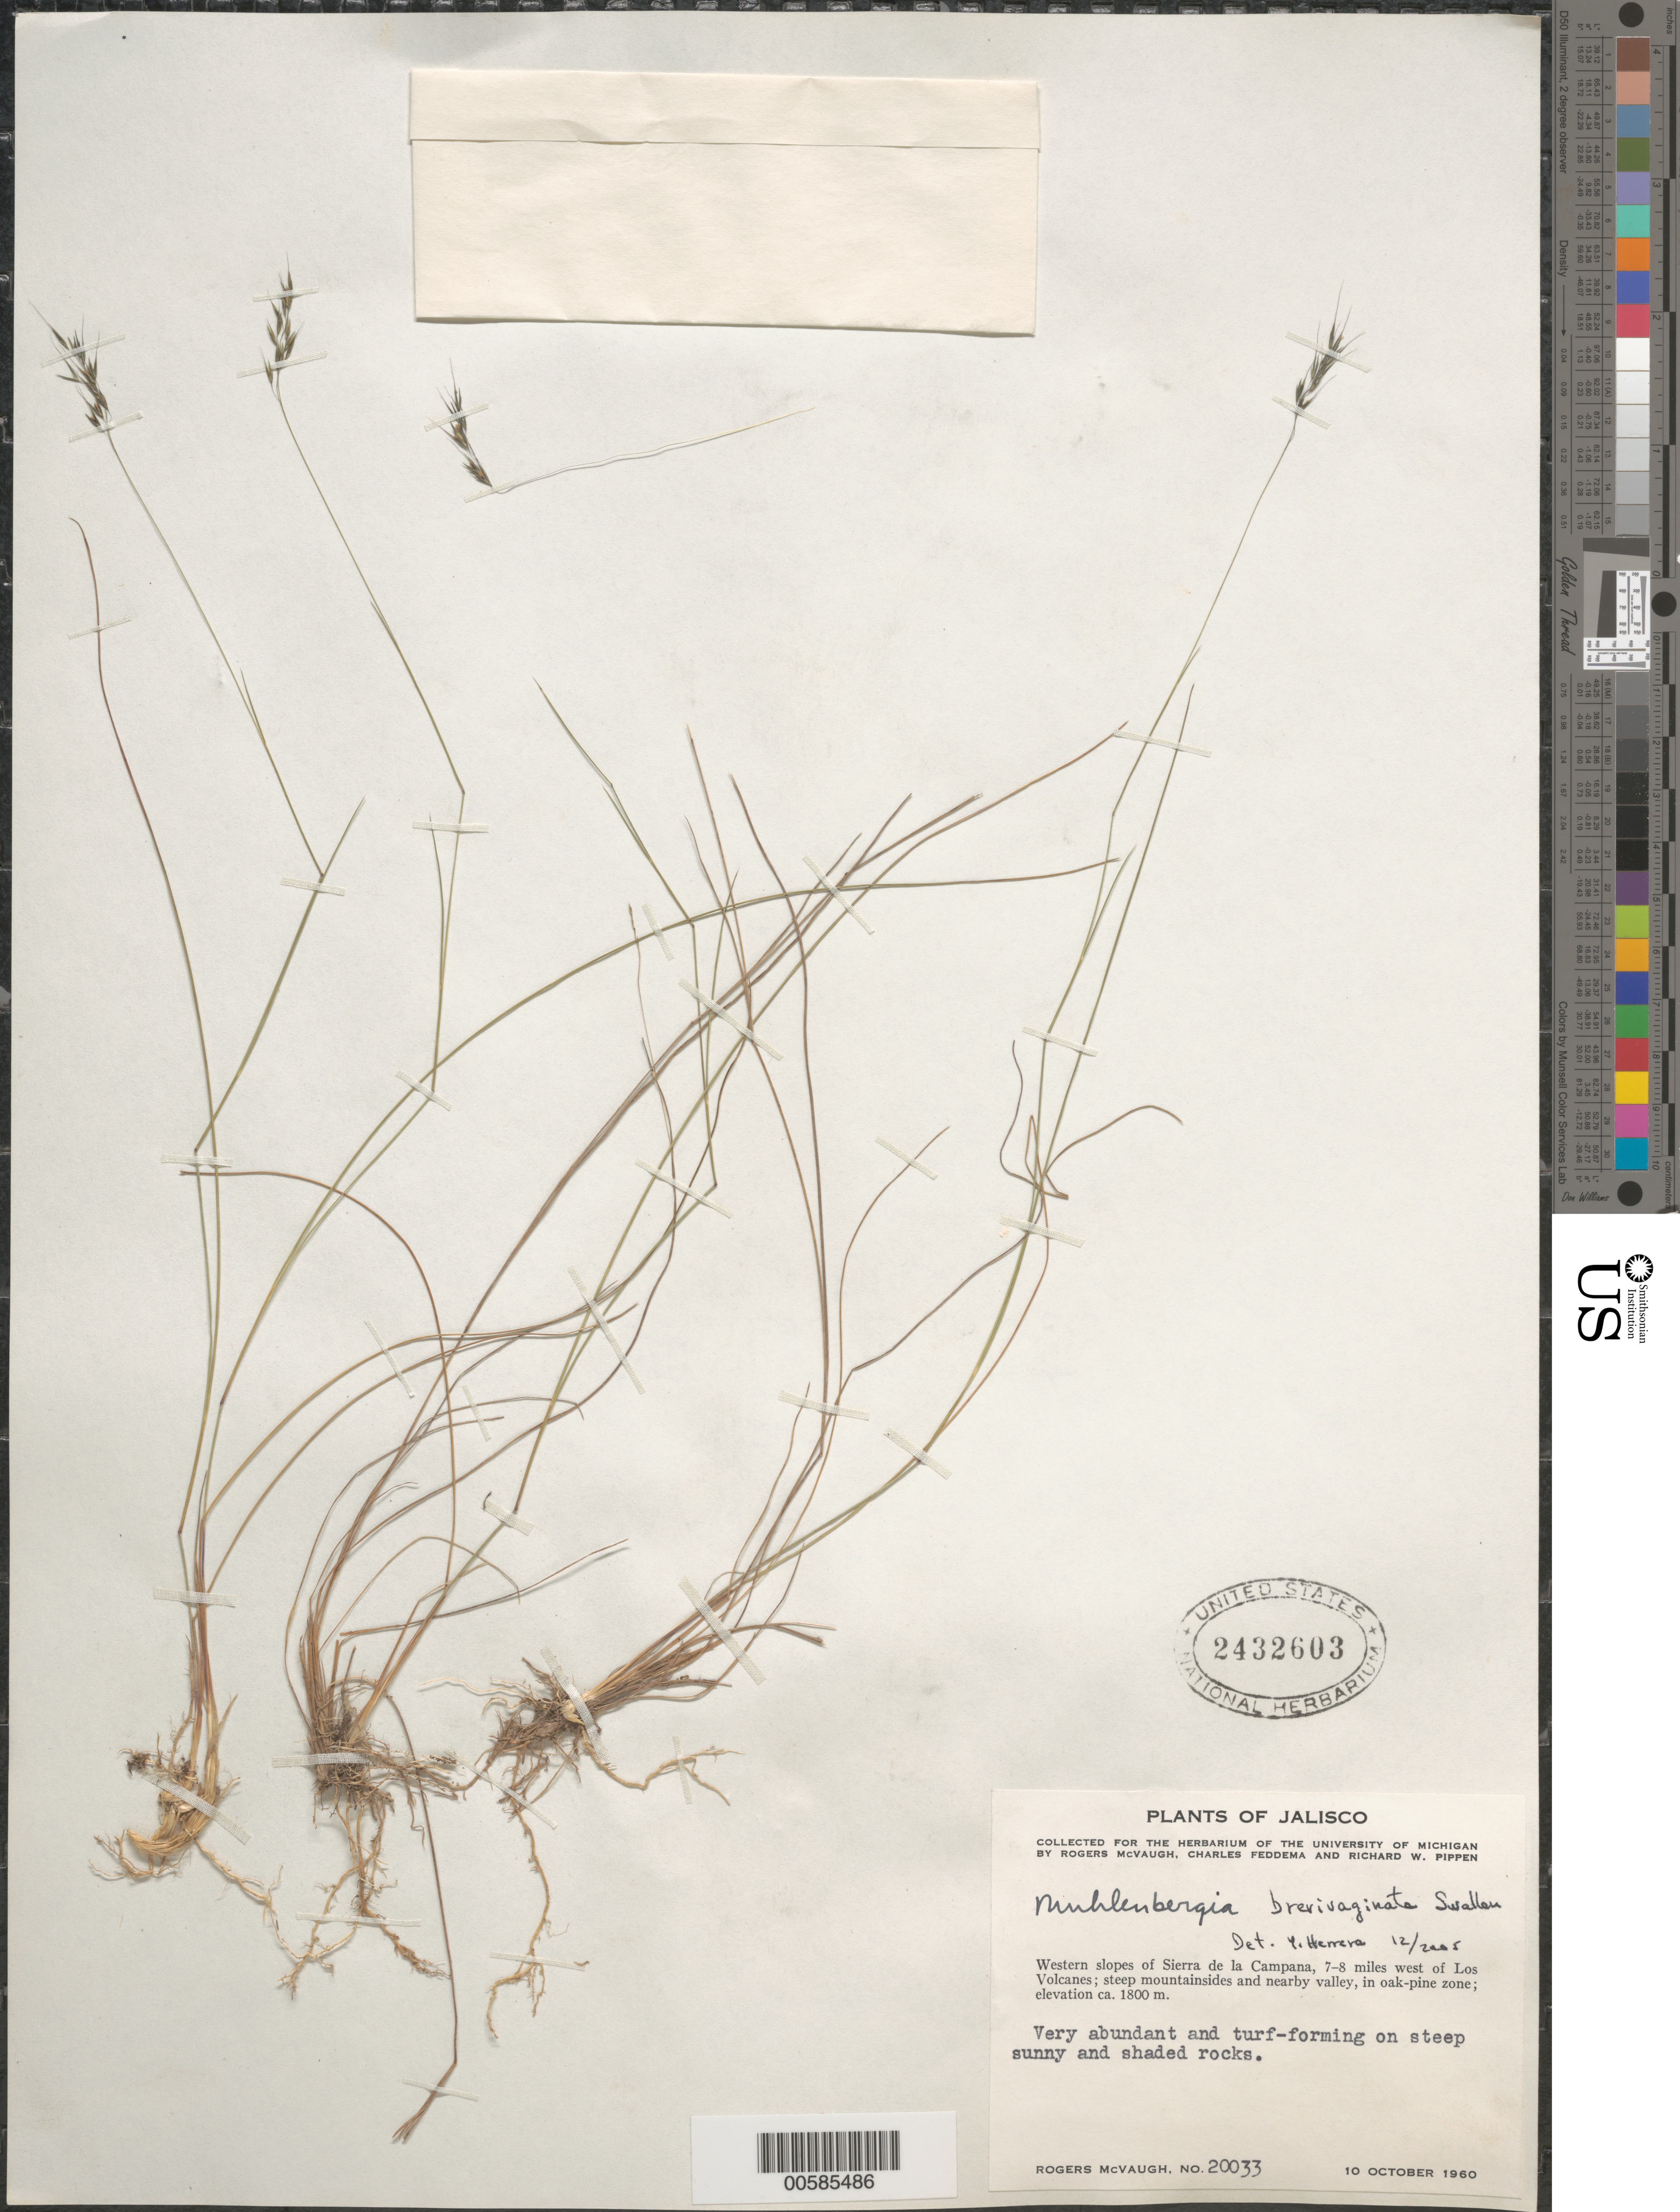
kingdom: Plantae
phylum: Tracheophyta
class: Liliopsida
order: Poales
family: Poaceae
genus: Muhlenbergia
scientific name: Muhlenbergia sp.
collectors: R. McVaugh, C. Feddema & R. W. Pippen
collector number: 20033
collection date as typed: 10 Oct 1960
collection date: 1960-10-10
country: Mexico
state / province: Jalisco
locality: W slopes of Sierra de la Campana, 7-8 mi W of Los Volcanes.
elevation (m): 1800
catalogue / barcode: US 2432603